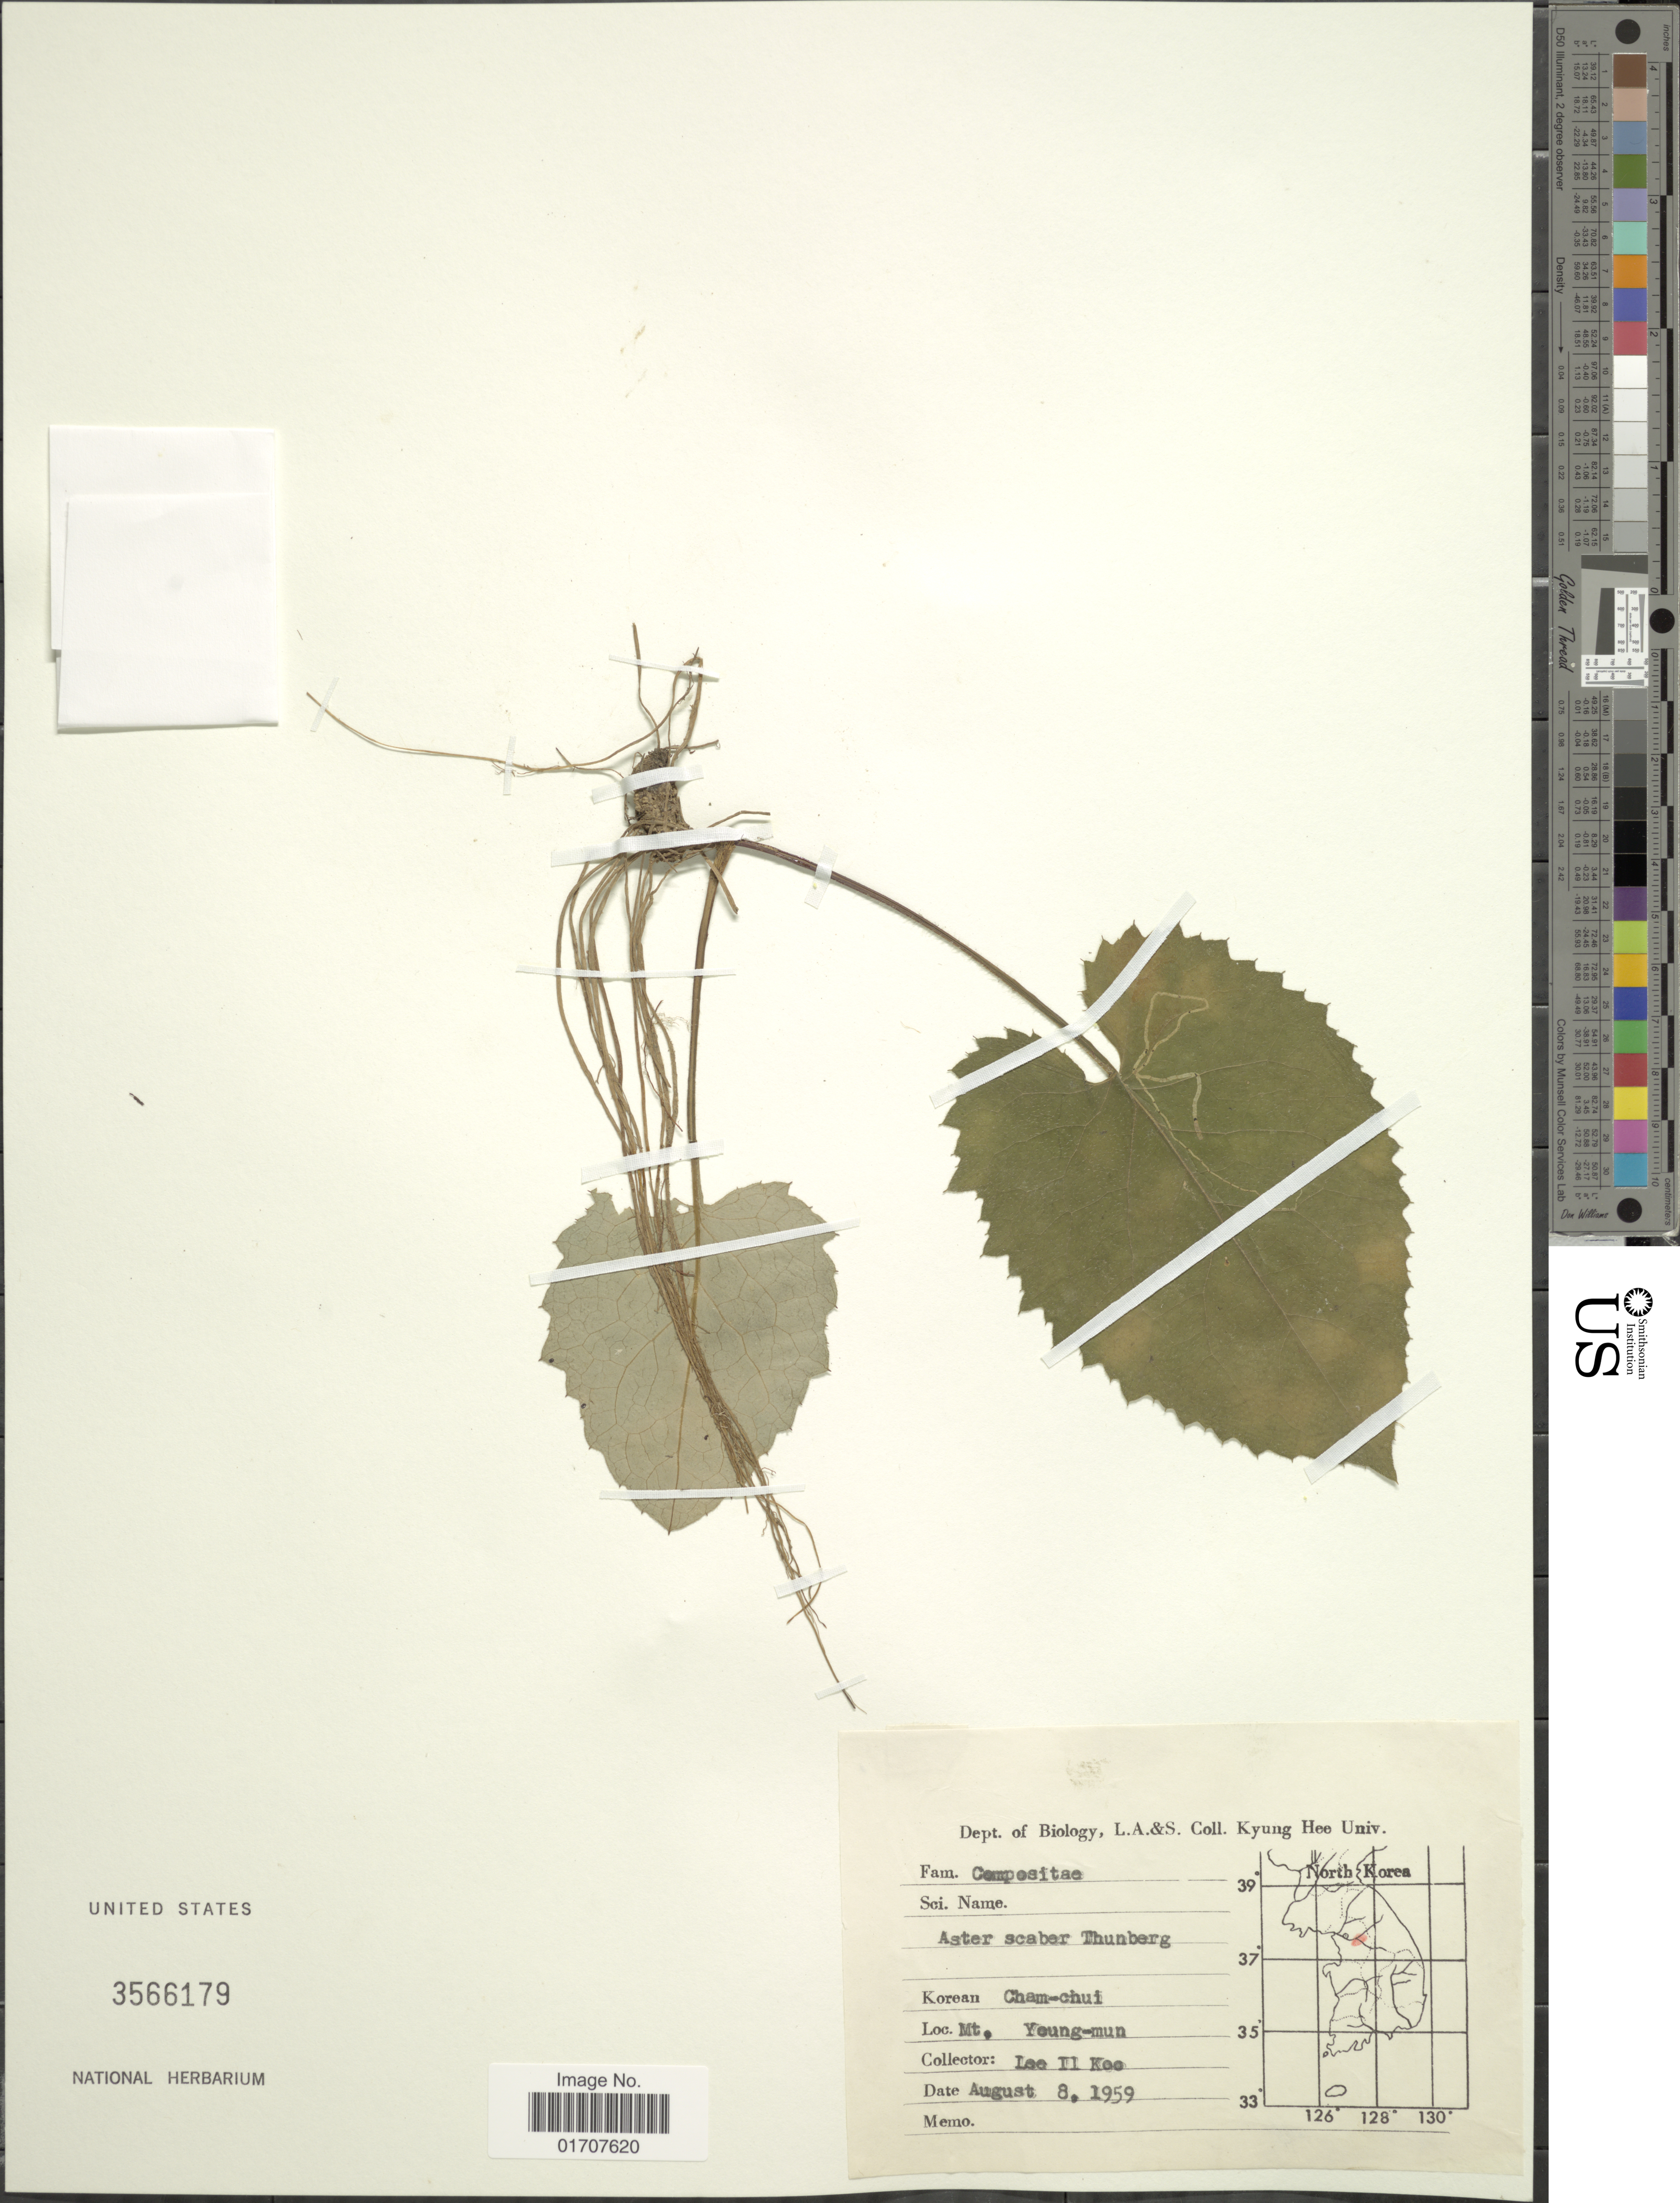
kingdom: Plantae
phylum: Tracheophyta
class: Magnoliopsida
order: Asterales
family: Asteraceae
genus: Doellingeria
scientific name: Doellingeria scaber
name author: (Thunb.) Nees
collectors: I. Lee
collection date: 1959-08-08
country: South Korea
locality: Mt. Young- Mun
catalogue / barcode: US 3566179